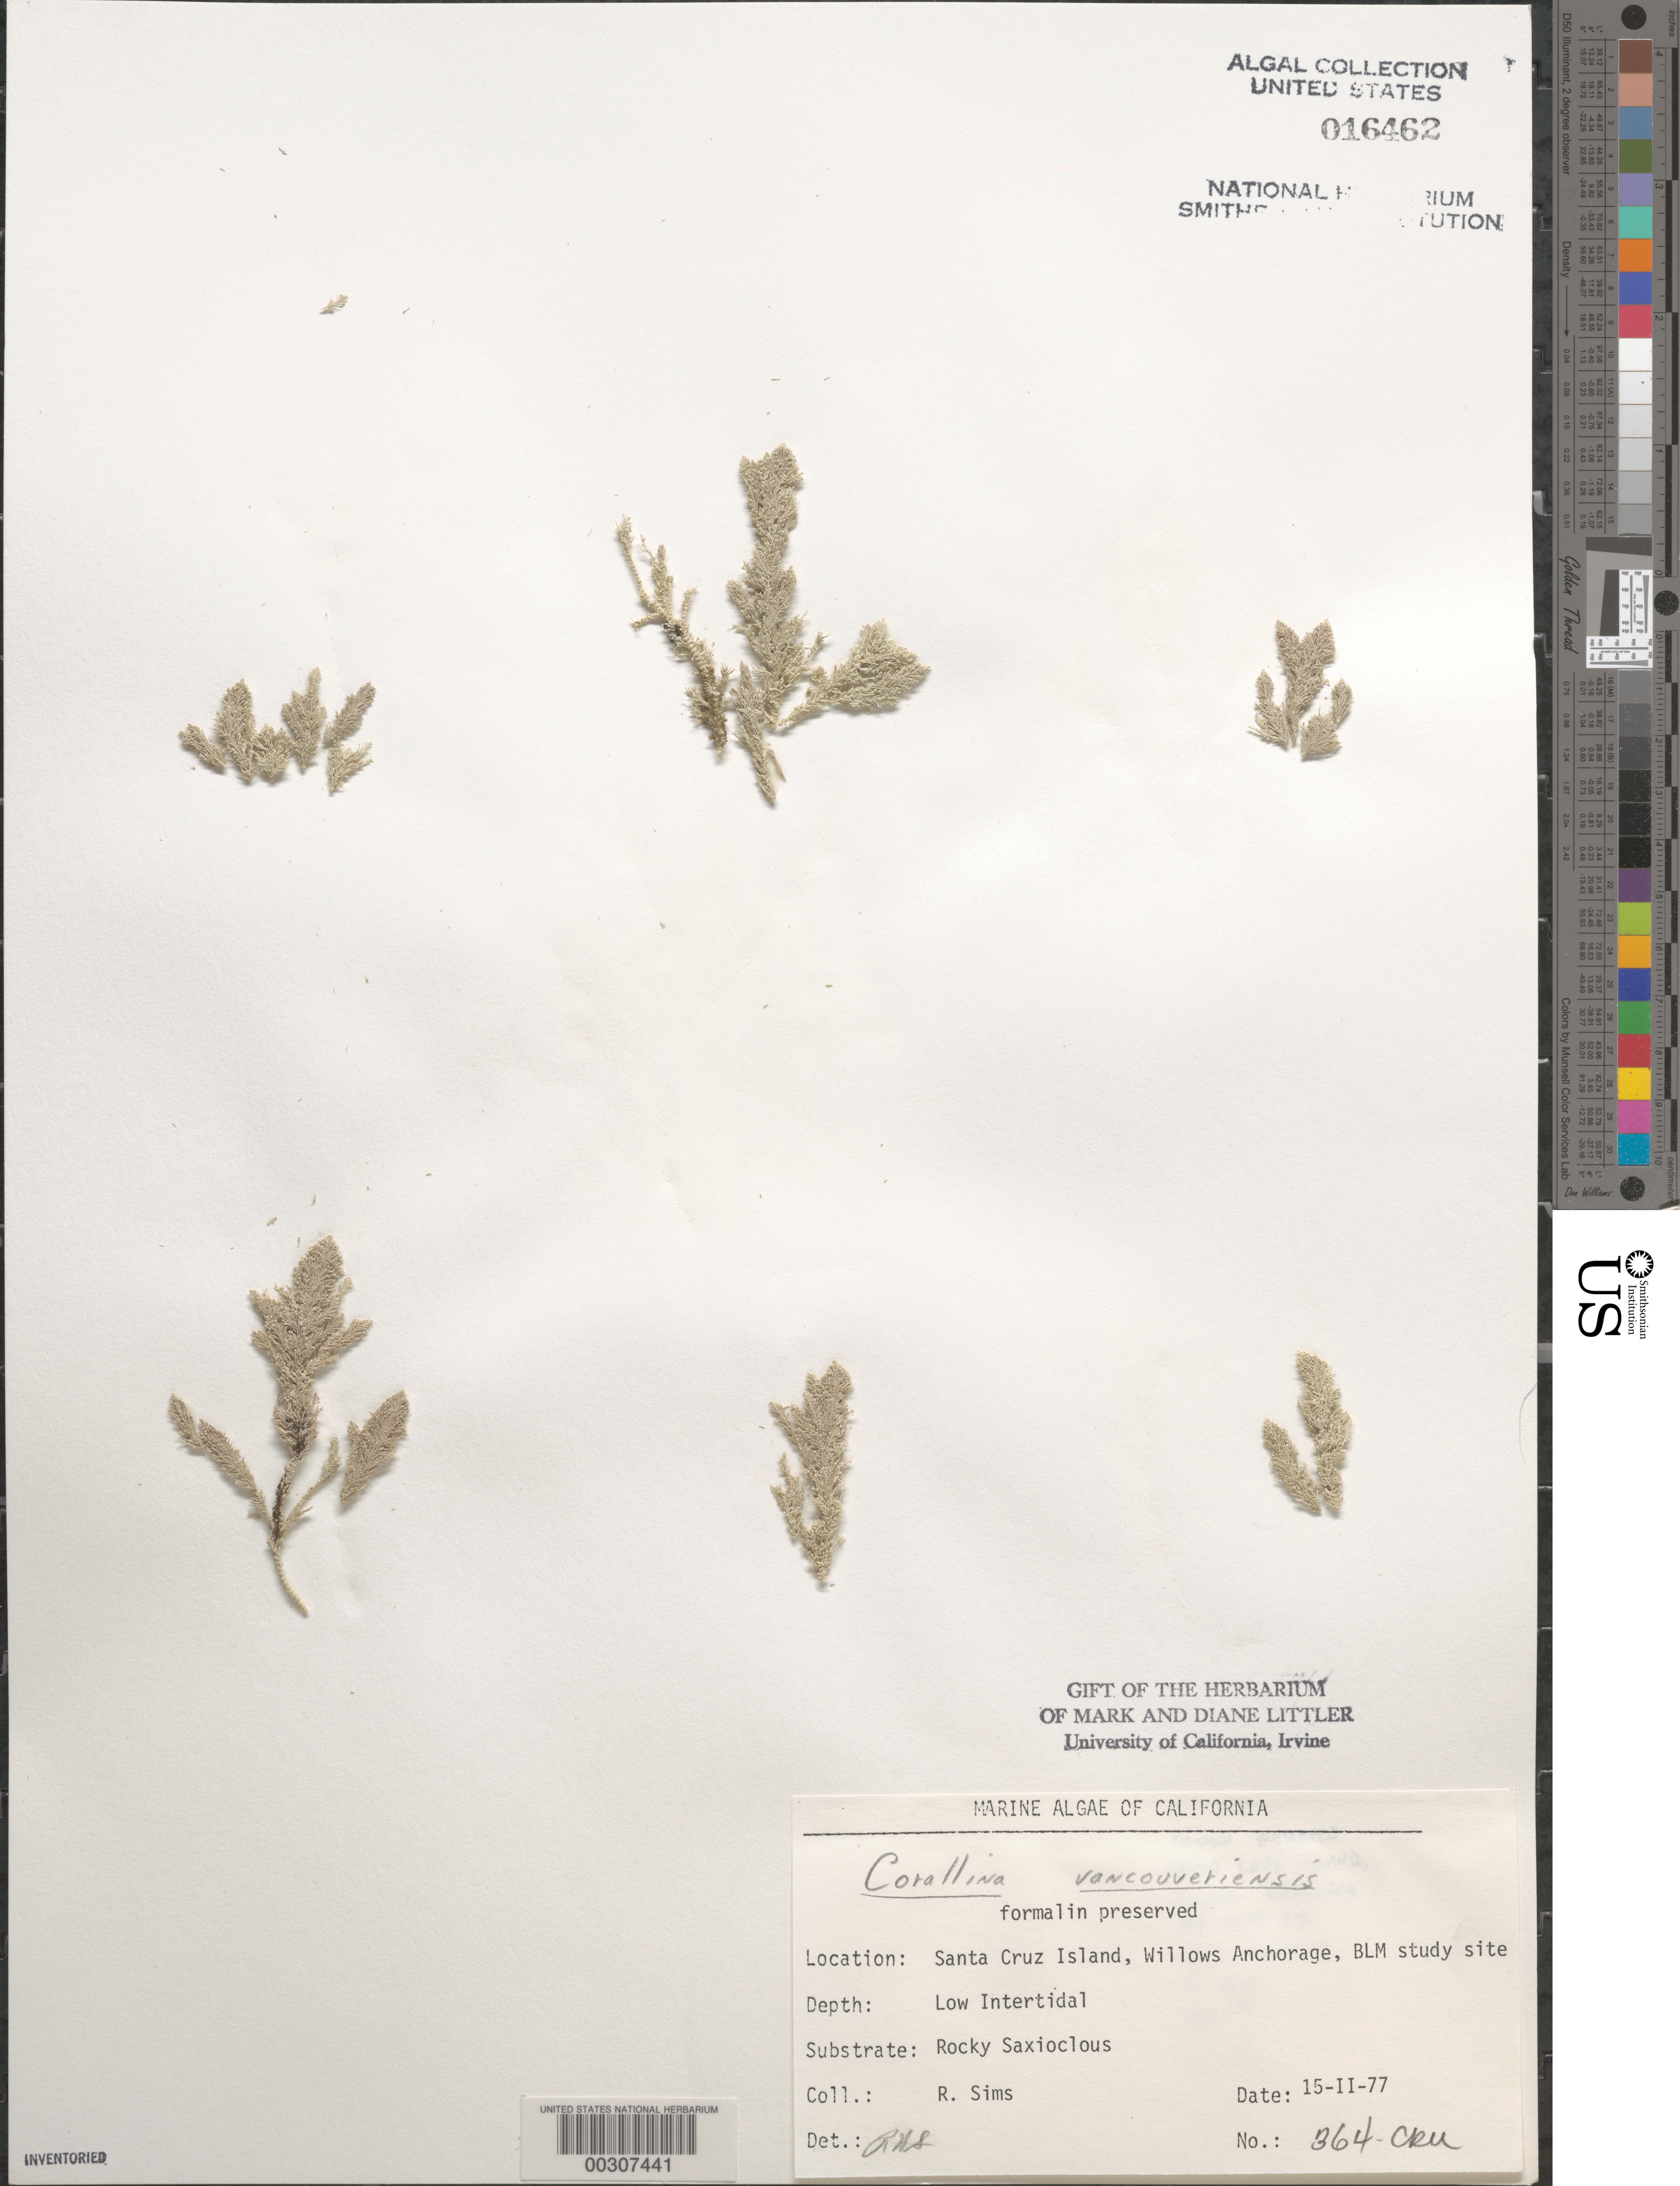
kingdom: Plantae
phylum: Rhodophyta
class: Florideophyceae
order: Corallinales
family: Corallinaceae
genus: Corallina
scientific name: Corallina vancouveriensis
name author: Yendo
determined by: Sims, Robert H.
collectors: R. H. Sims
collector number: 364-cru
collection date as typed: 15 Feb 1977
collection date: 1977-02-15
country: United States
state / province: California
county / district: Santa Barbara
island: Santa Cruz Island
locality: Willows Anchorage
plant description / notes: BLM-SOCALBIGHT Rocky Intertidal Survey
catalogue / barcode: US 16462